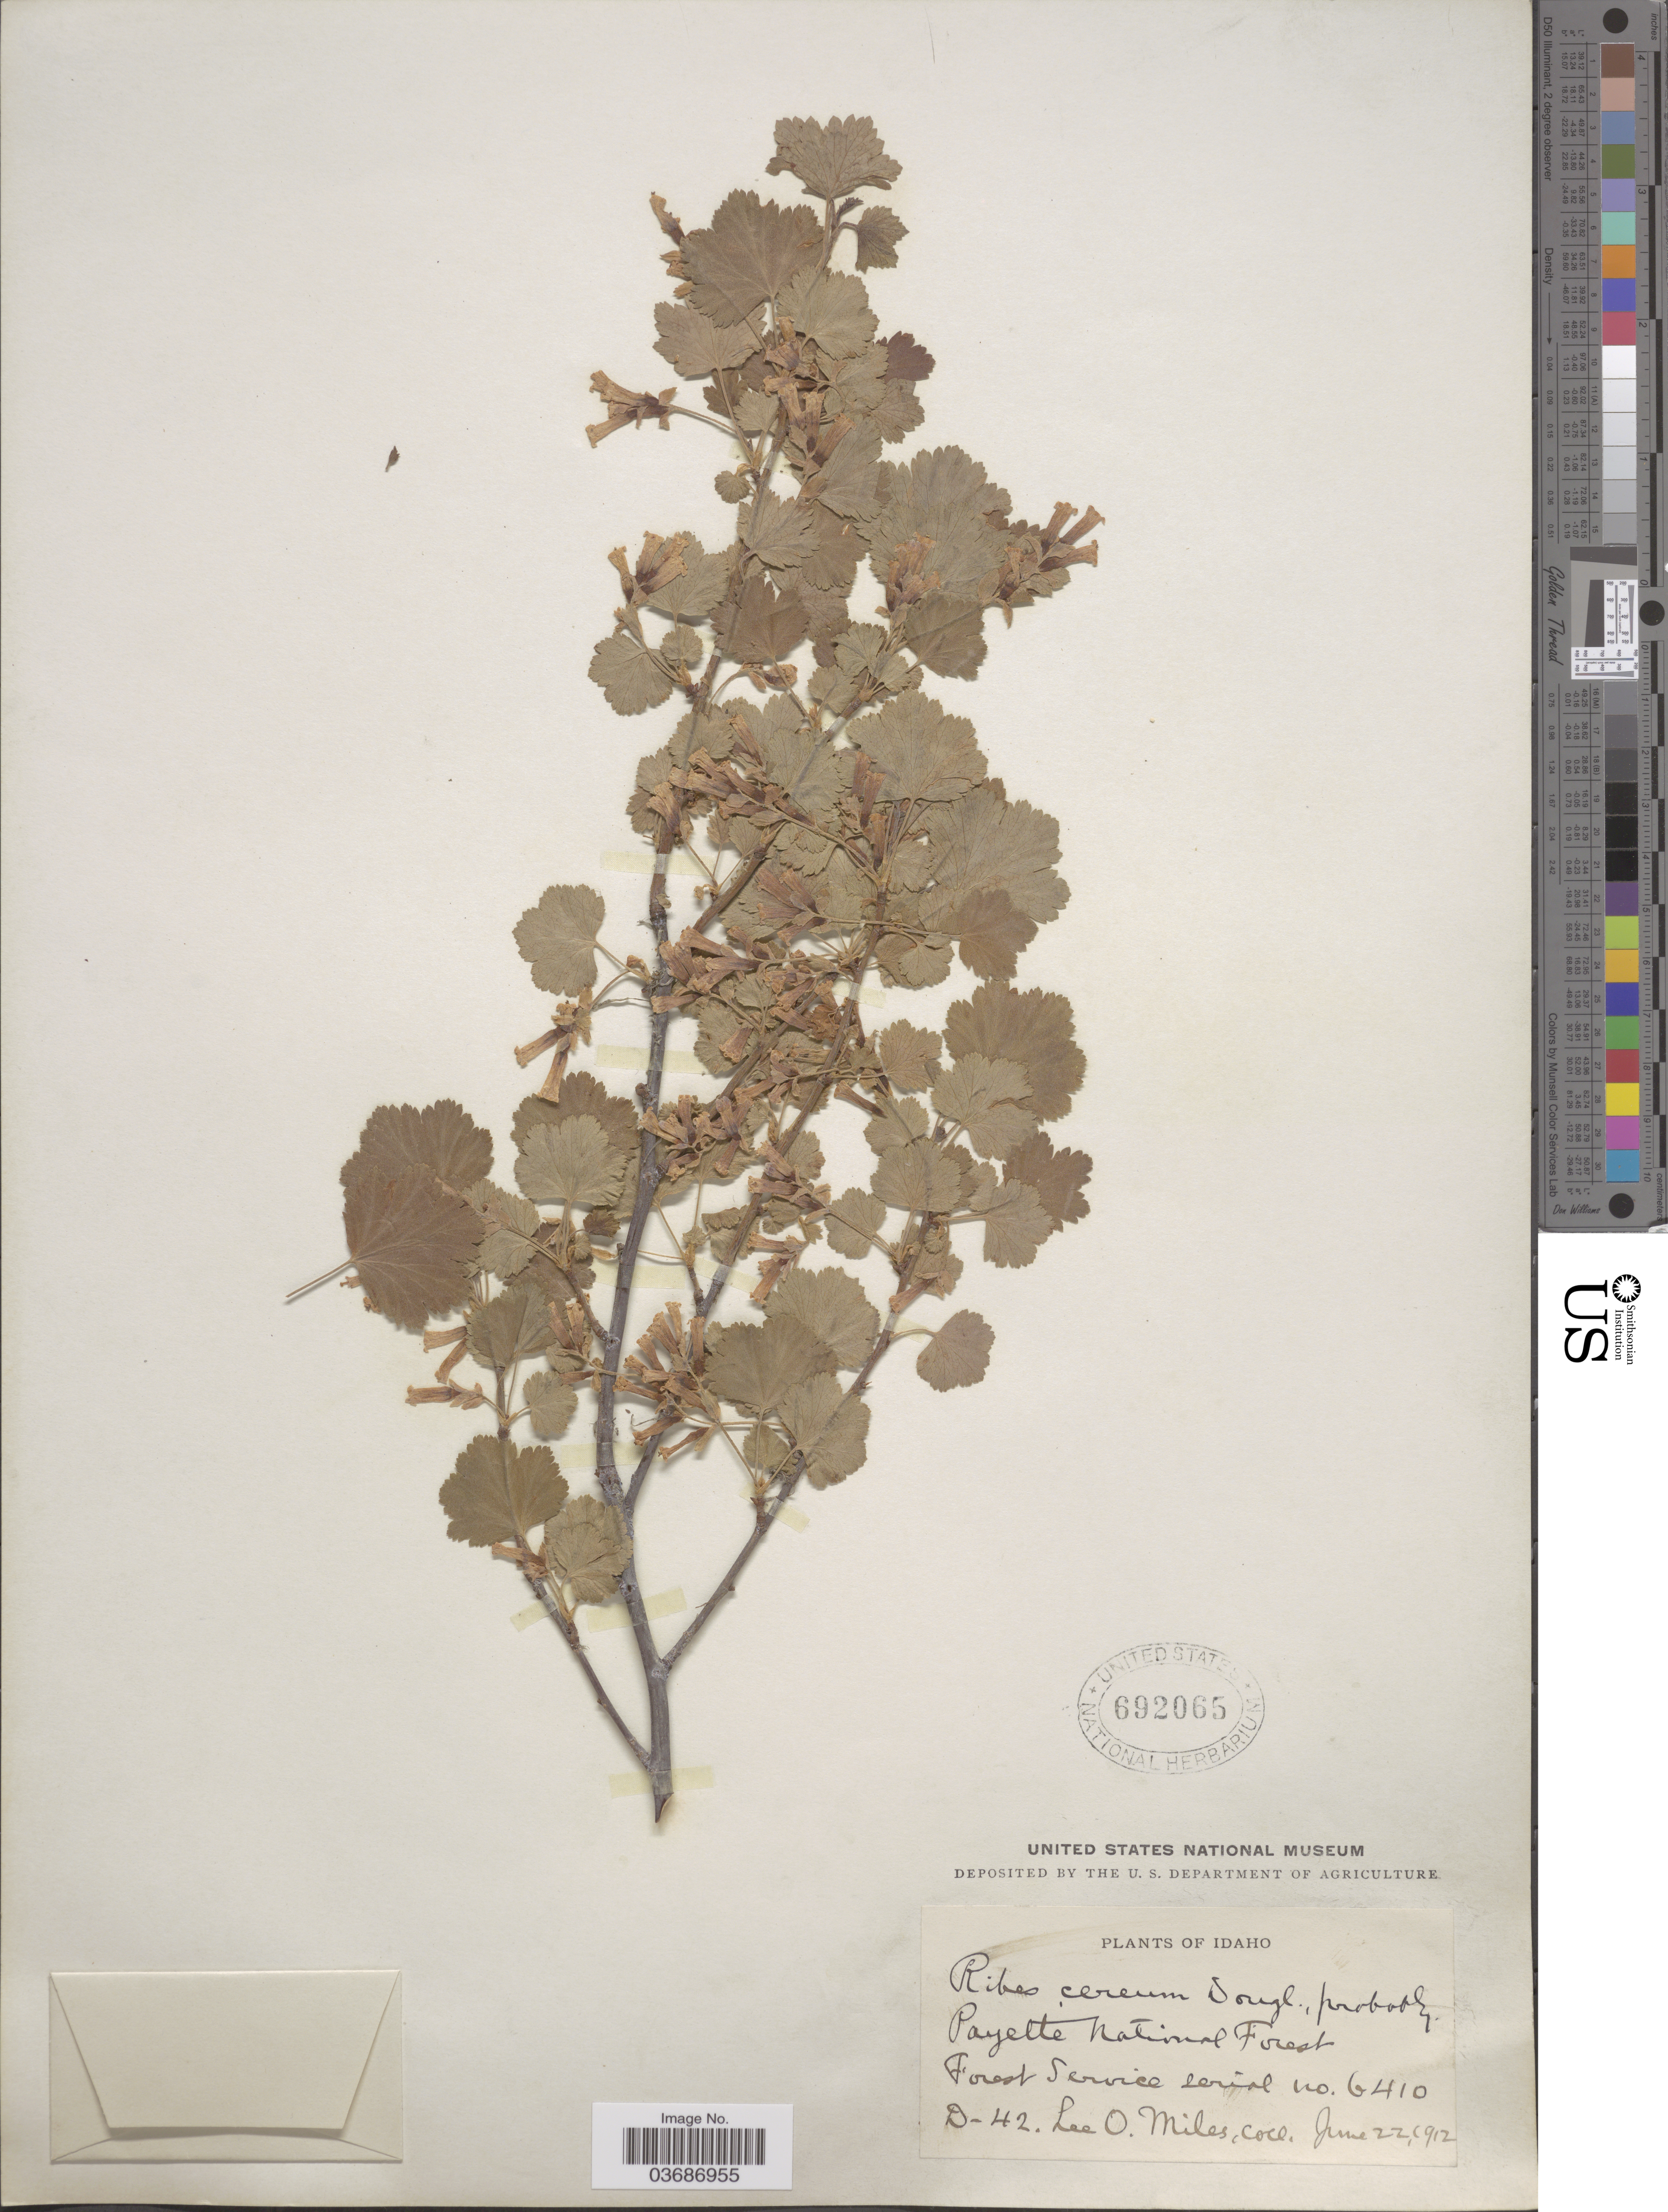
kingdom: Plantae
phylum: Tracheophyta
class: Magnoliopsida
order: Saxifragales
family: Grossulariaceae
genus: Ribes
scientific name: Ribes cereum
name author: Douglas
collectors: L. Miles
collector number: D-42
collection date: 1912-06-22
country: United States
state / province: Idaho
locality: Payette National Forest.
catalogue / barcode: US 692065